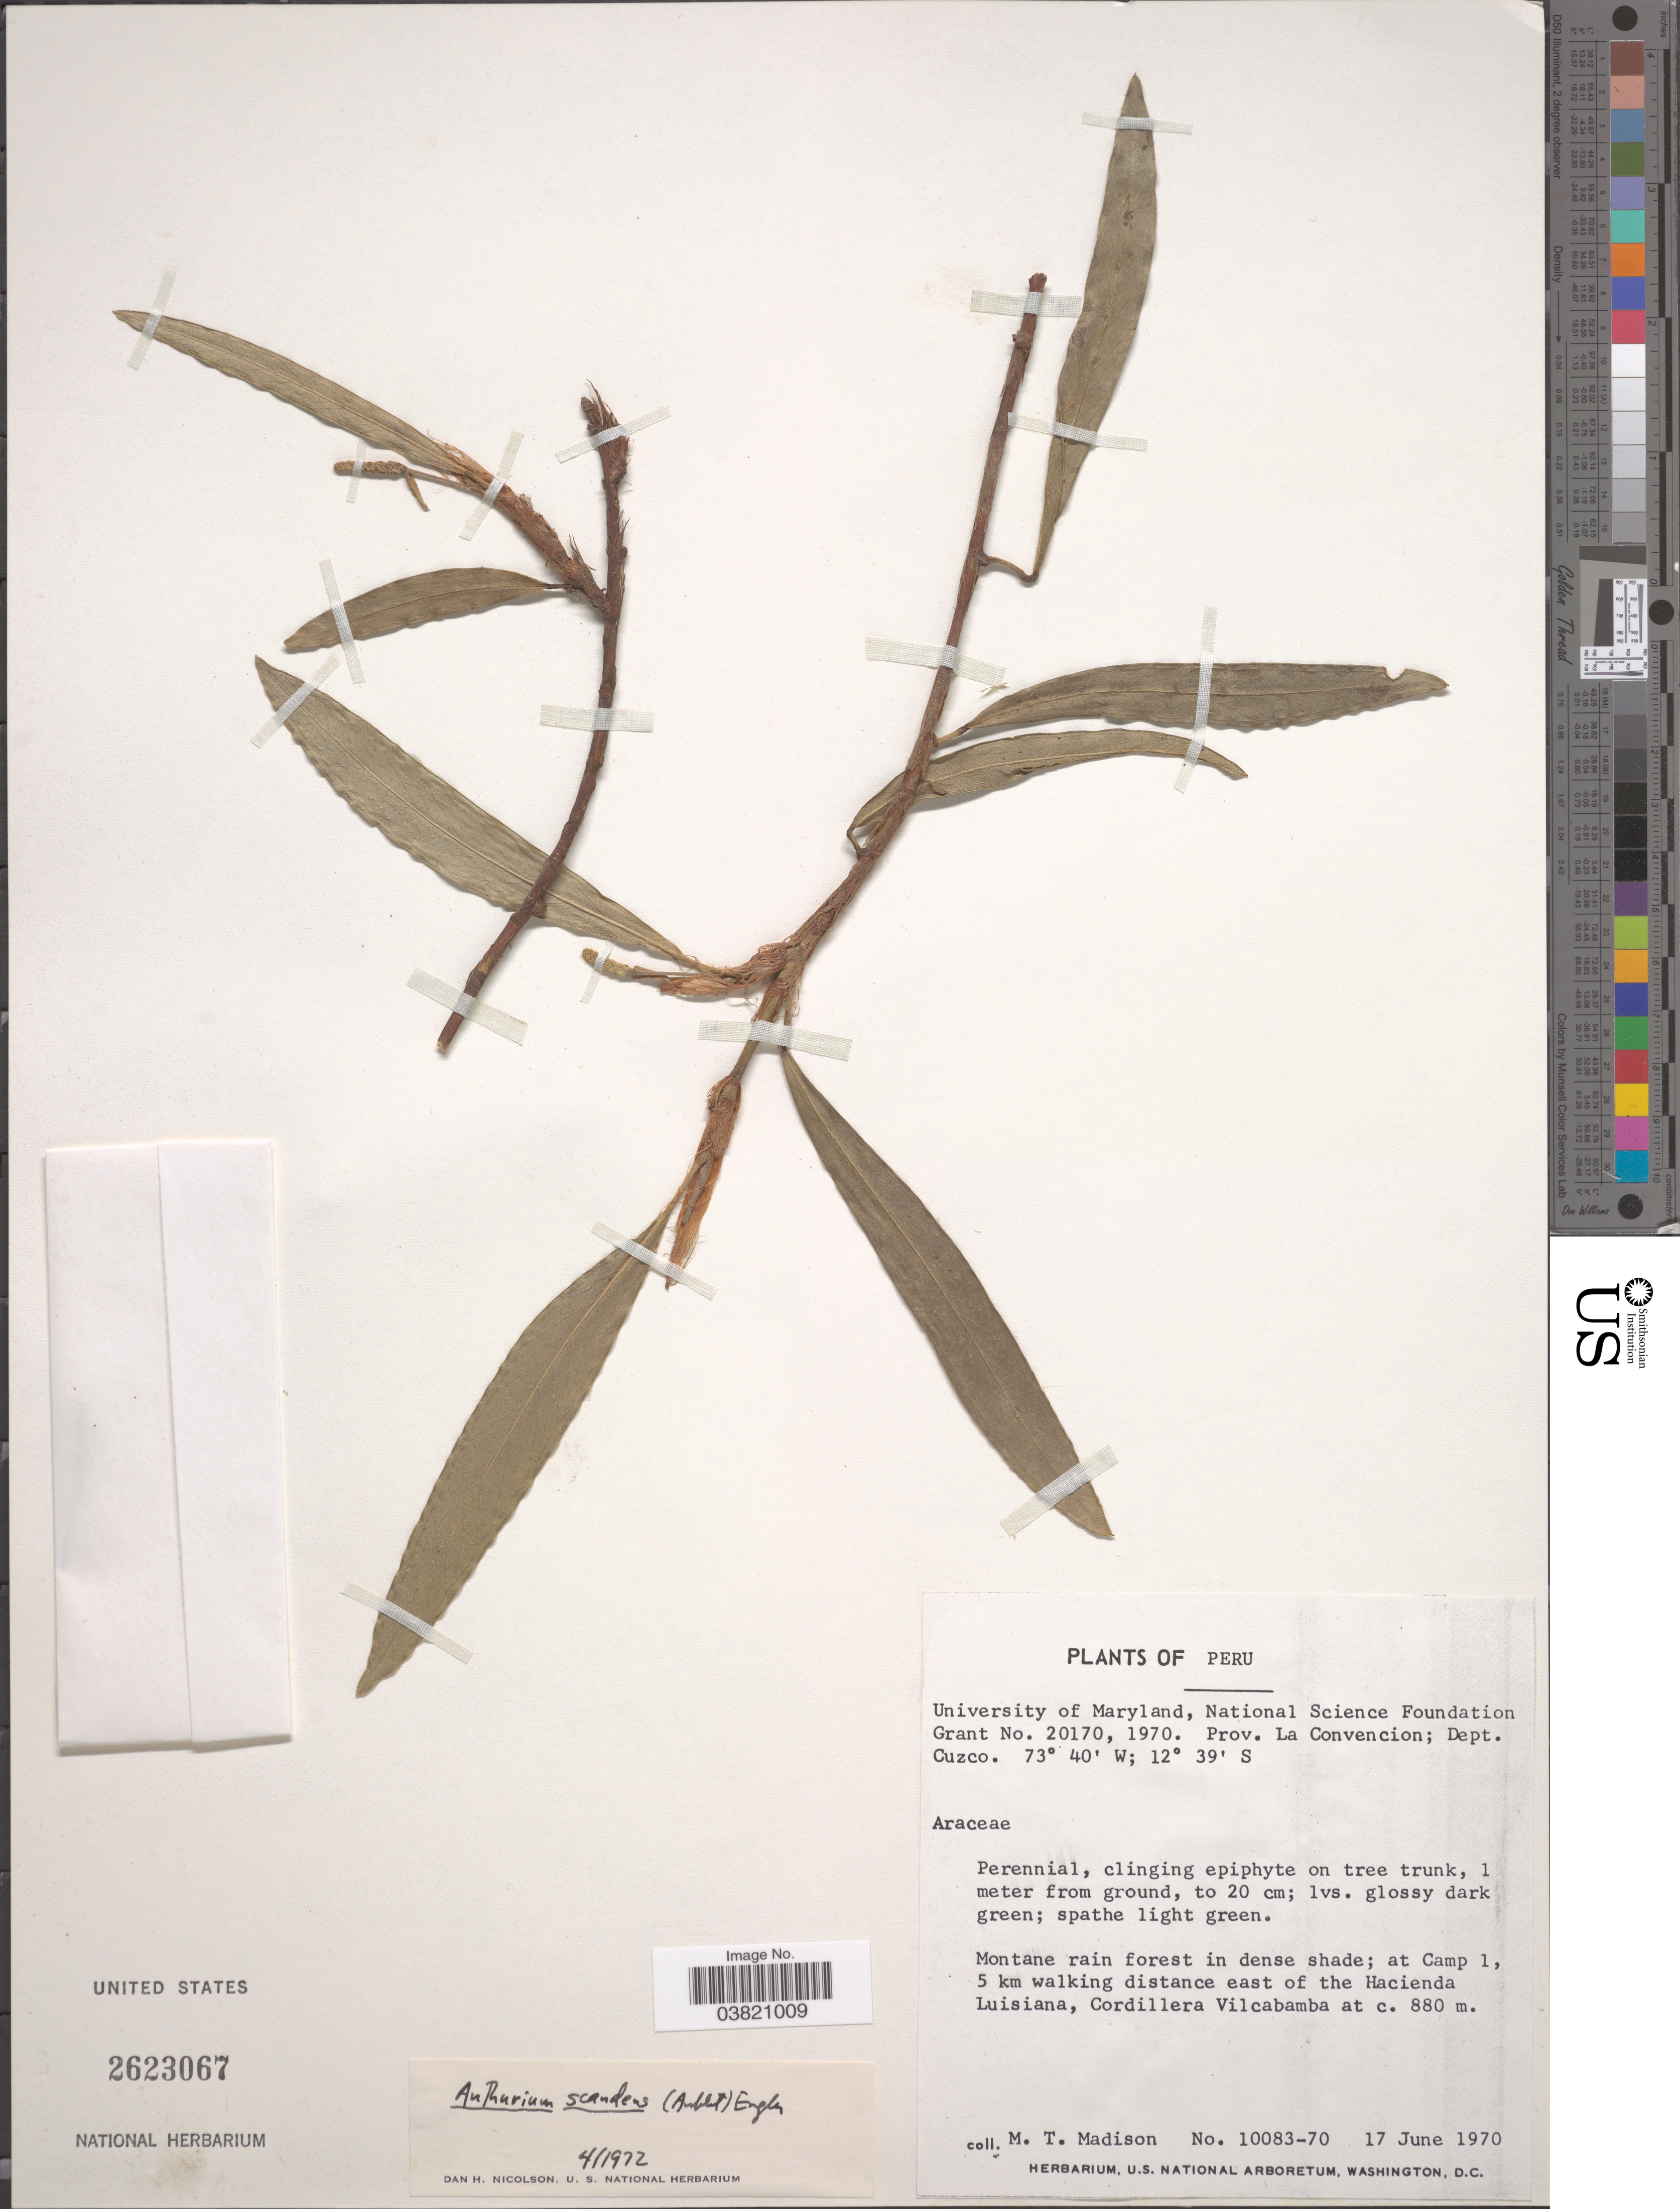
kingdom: Plantae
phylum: Tracheophyta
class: Liliopsida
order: Alismatales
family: Araceae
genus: Anthurium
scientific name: Anthurium scandens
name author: (Aubl.) Engl.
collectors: M. T. Madison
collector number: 10083-70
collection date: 1970-06-17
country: Peru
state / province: Cusco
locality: Prov. La Convencion; Dept.Cuzco. Montane rain forest in dense shade; at Camp 1, 5 km walking distance east of the Hacienda Luisiana, Cordillera Vilcabamba.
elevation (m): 880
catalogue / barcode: US 2623067